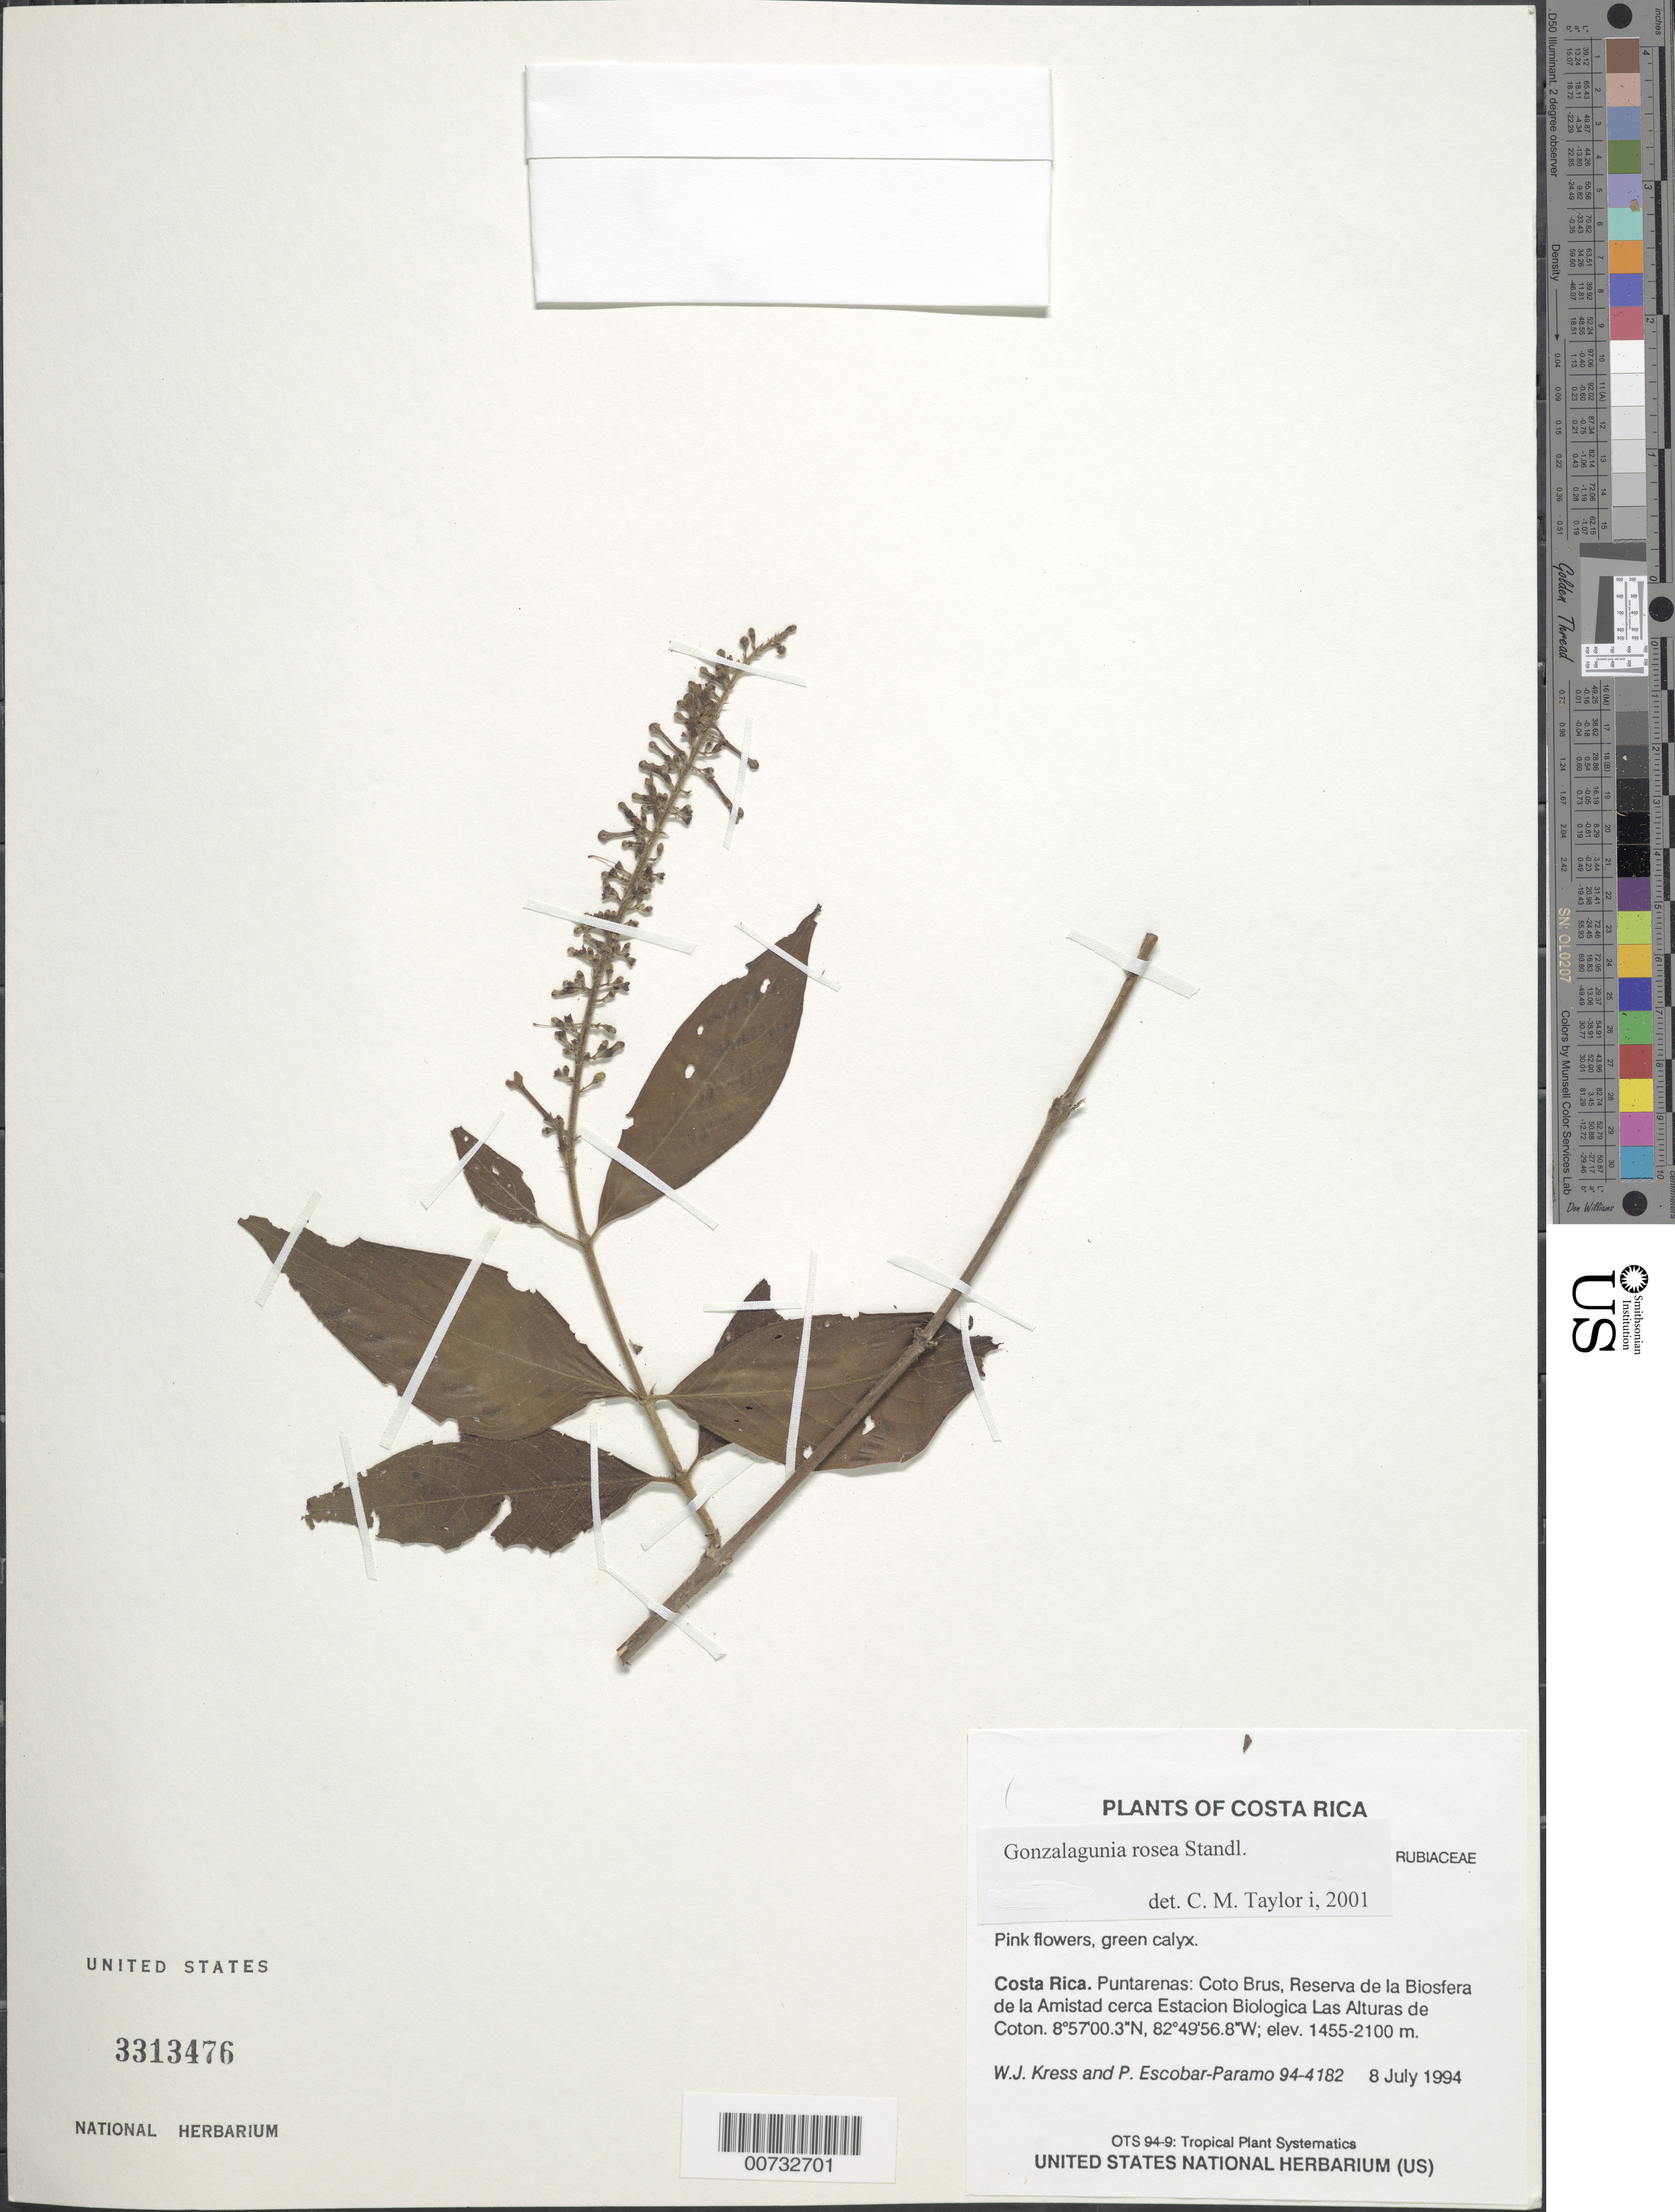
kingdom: Plantae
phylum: Tracheophyta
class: Magnoliopsida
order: Gentianales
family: Rubiaceae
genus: Gonzalagunia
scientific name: Gonzalagunia rosea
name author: Standl.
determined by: Taylor, Charlotte M.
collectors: W. J. Kress & P. Escobar-Páramo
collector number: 94-4182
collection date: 1994-07-08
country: Costa Rica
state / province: Puntarenas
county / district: Coto Brus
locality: Reserva de la Biosfera de la Amistad; cerca Estacion Biologica Las Alturas de Coton.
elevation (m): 1455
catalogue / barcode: US 3313476